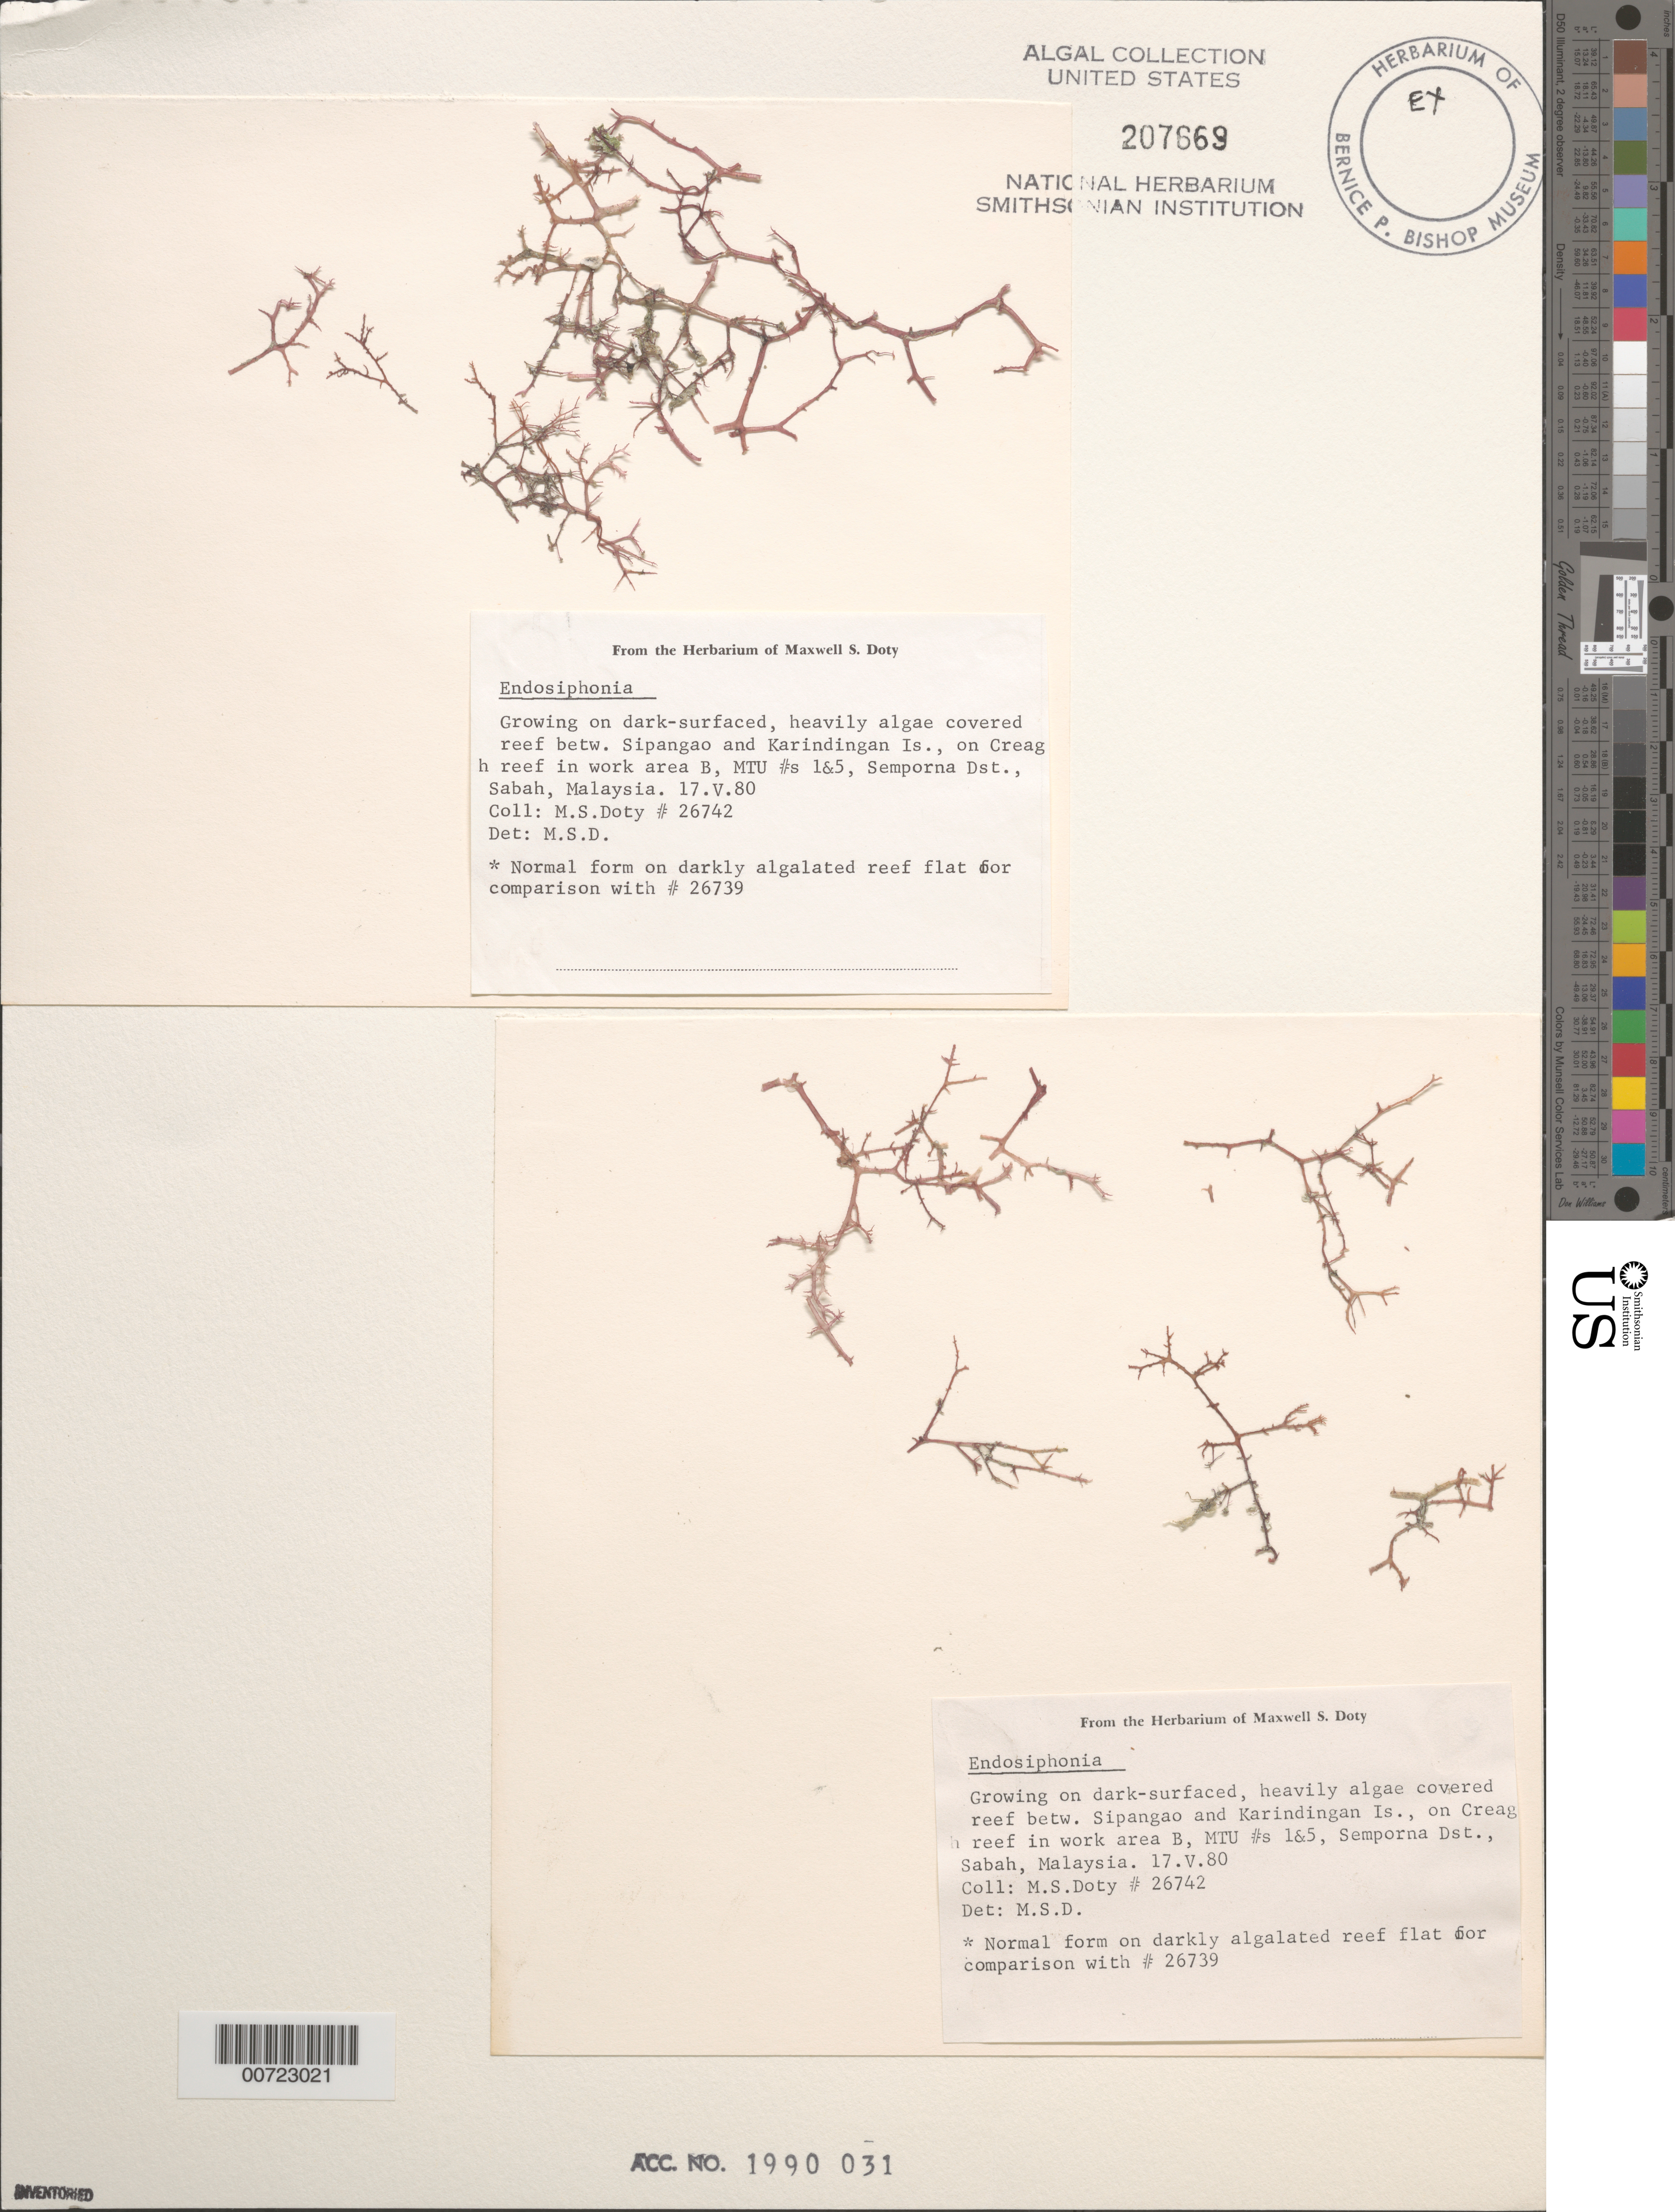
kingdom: Plantae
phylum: Rhodophyta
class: Florideophyceae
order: Ceramiales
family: Rhodomelaceae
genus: Endosiphonia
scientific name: Endosiphonia sp.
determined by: Doty, M. S.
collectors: M. S. Doty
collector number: MSD 26742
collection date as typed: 17 May 1980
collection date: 1980-05-17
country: Malaysia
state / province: Sabah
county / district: Semporna District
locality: Creagh Reef between Sipangao and Karindingan Island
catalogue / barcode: US 207669